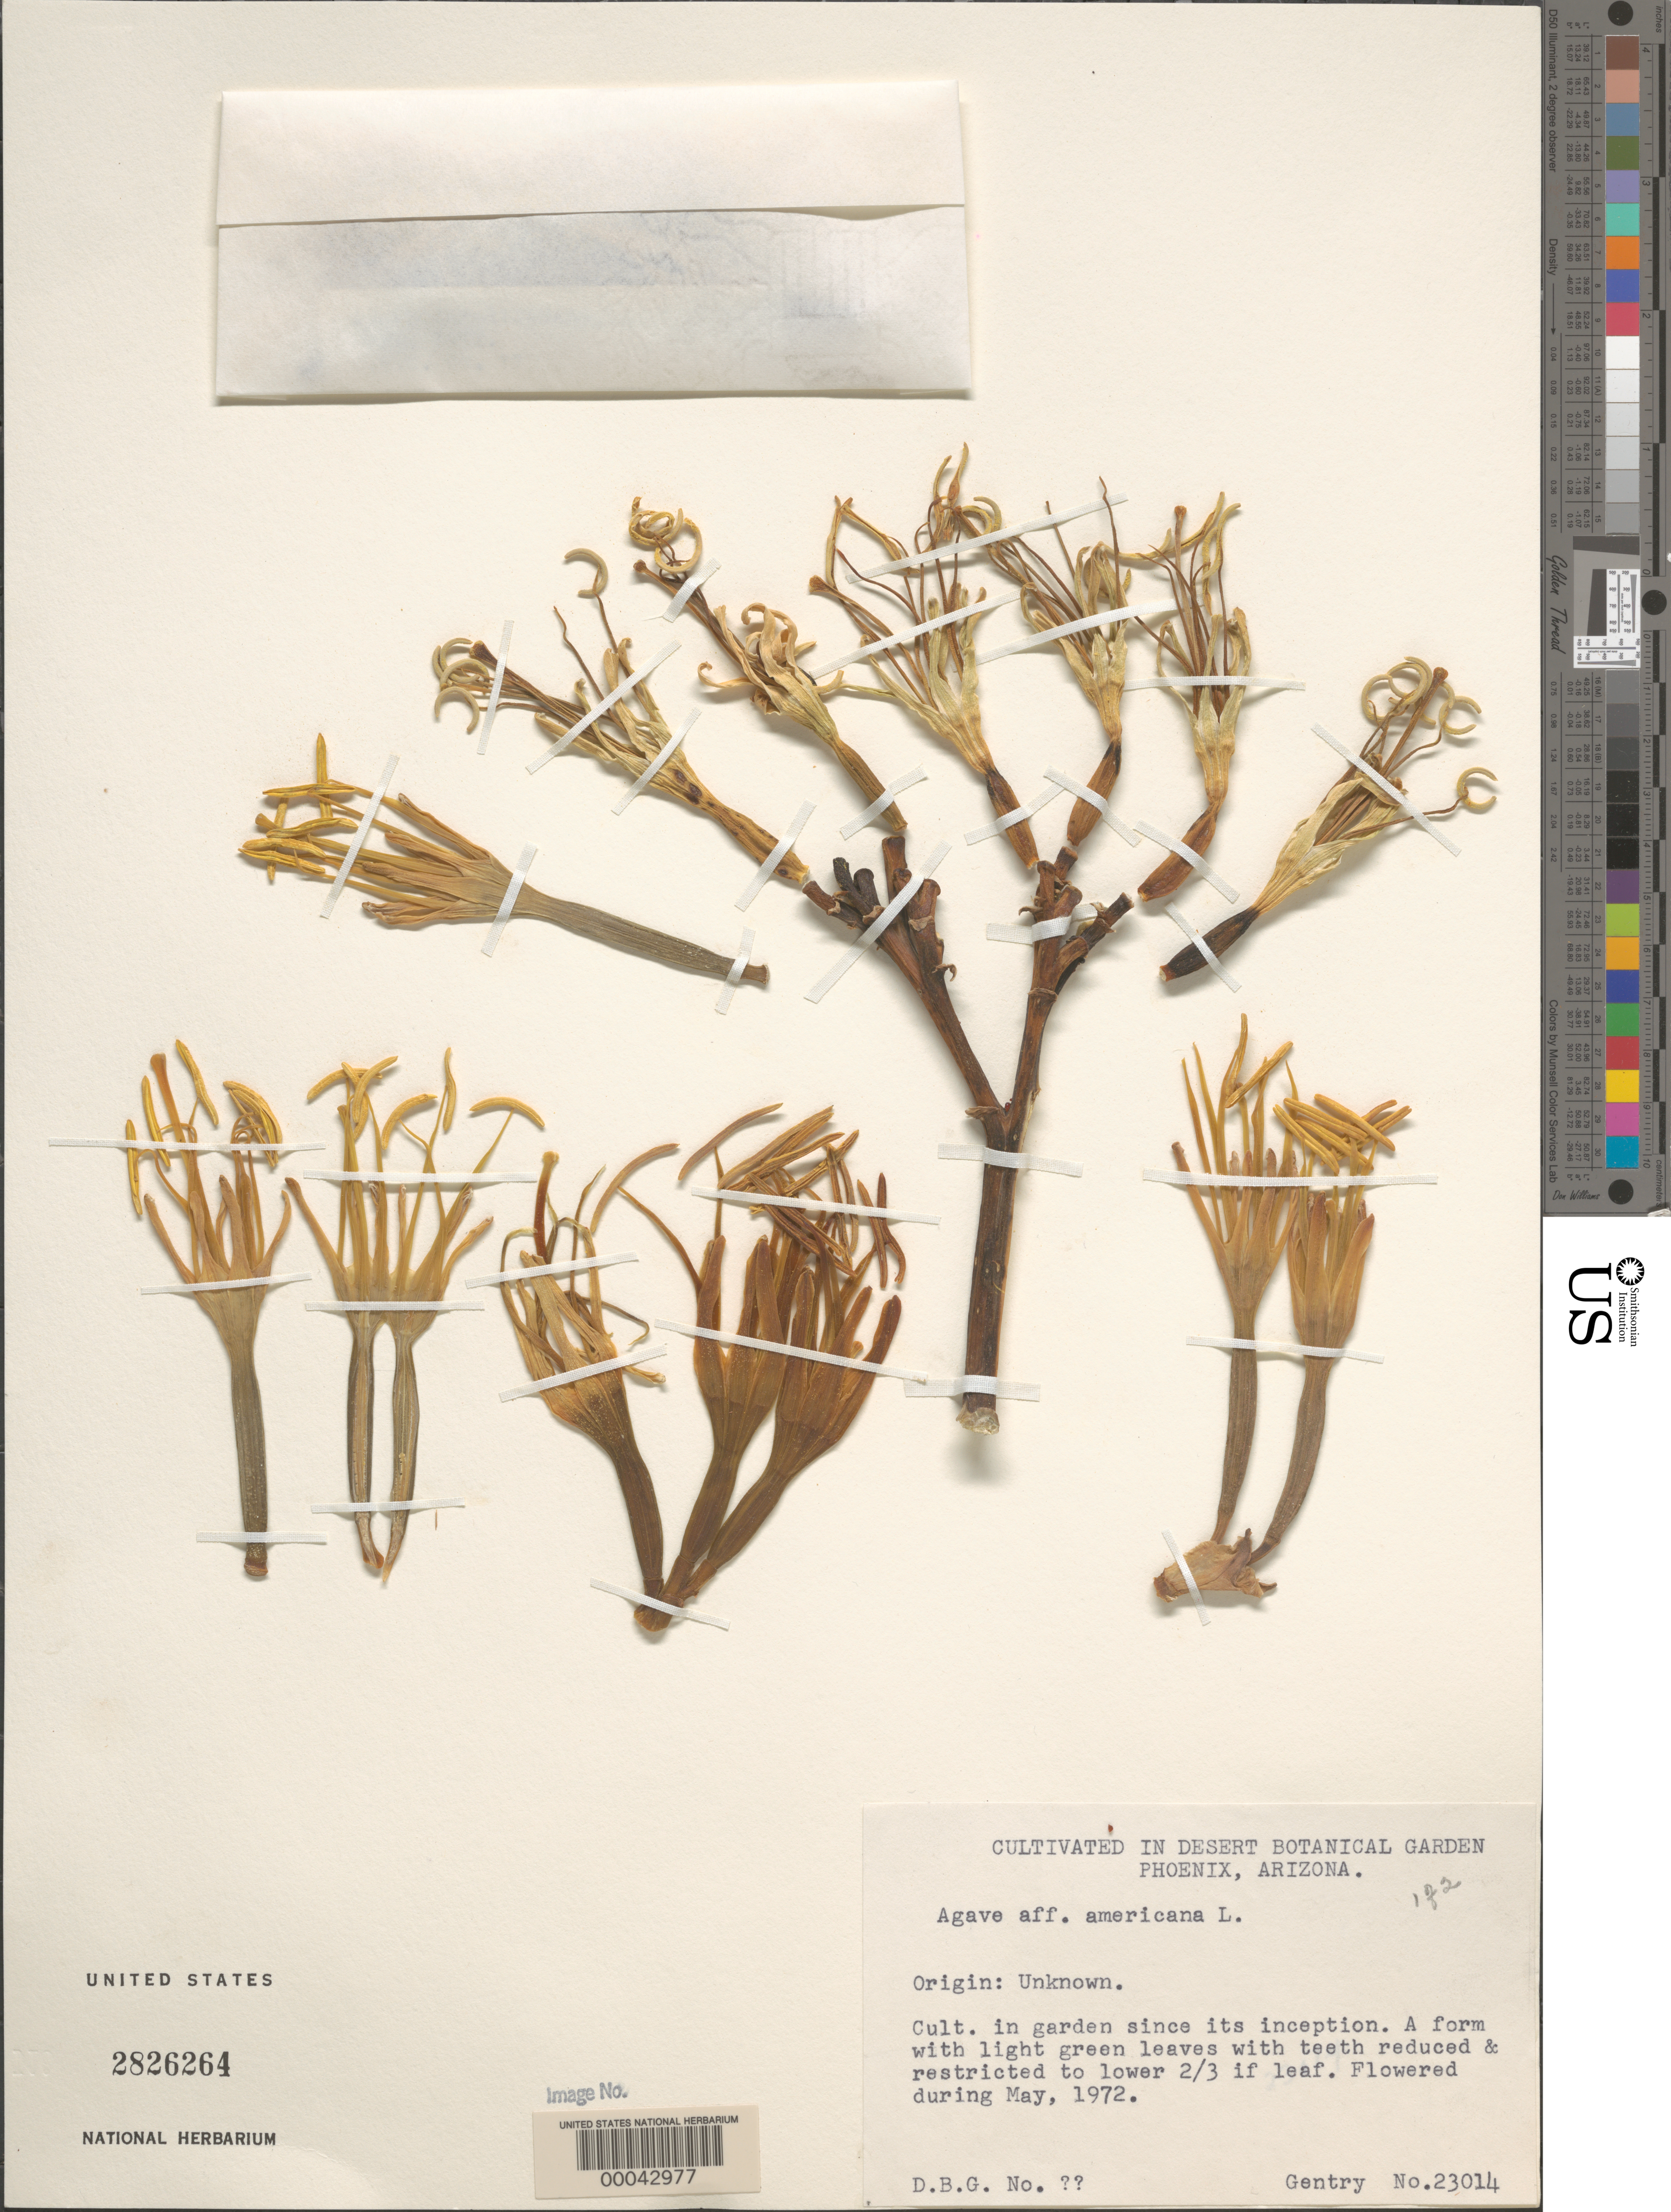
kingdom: Plantae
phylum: Tracheophyta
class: Liliopsida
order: Asparagales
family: Asparagaceae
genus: Agave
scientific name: Agave americana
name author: L.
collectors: Gentry, --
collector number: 23014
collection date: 1972-05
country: United States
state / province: Arizona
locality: In Desert Botanical Garden. Phoenix.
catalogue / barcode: US 2826264